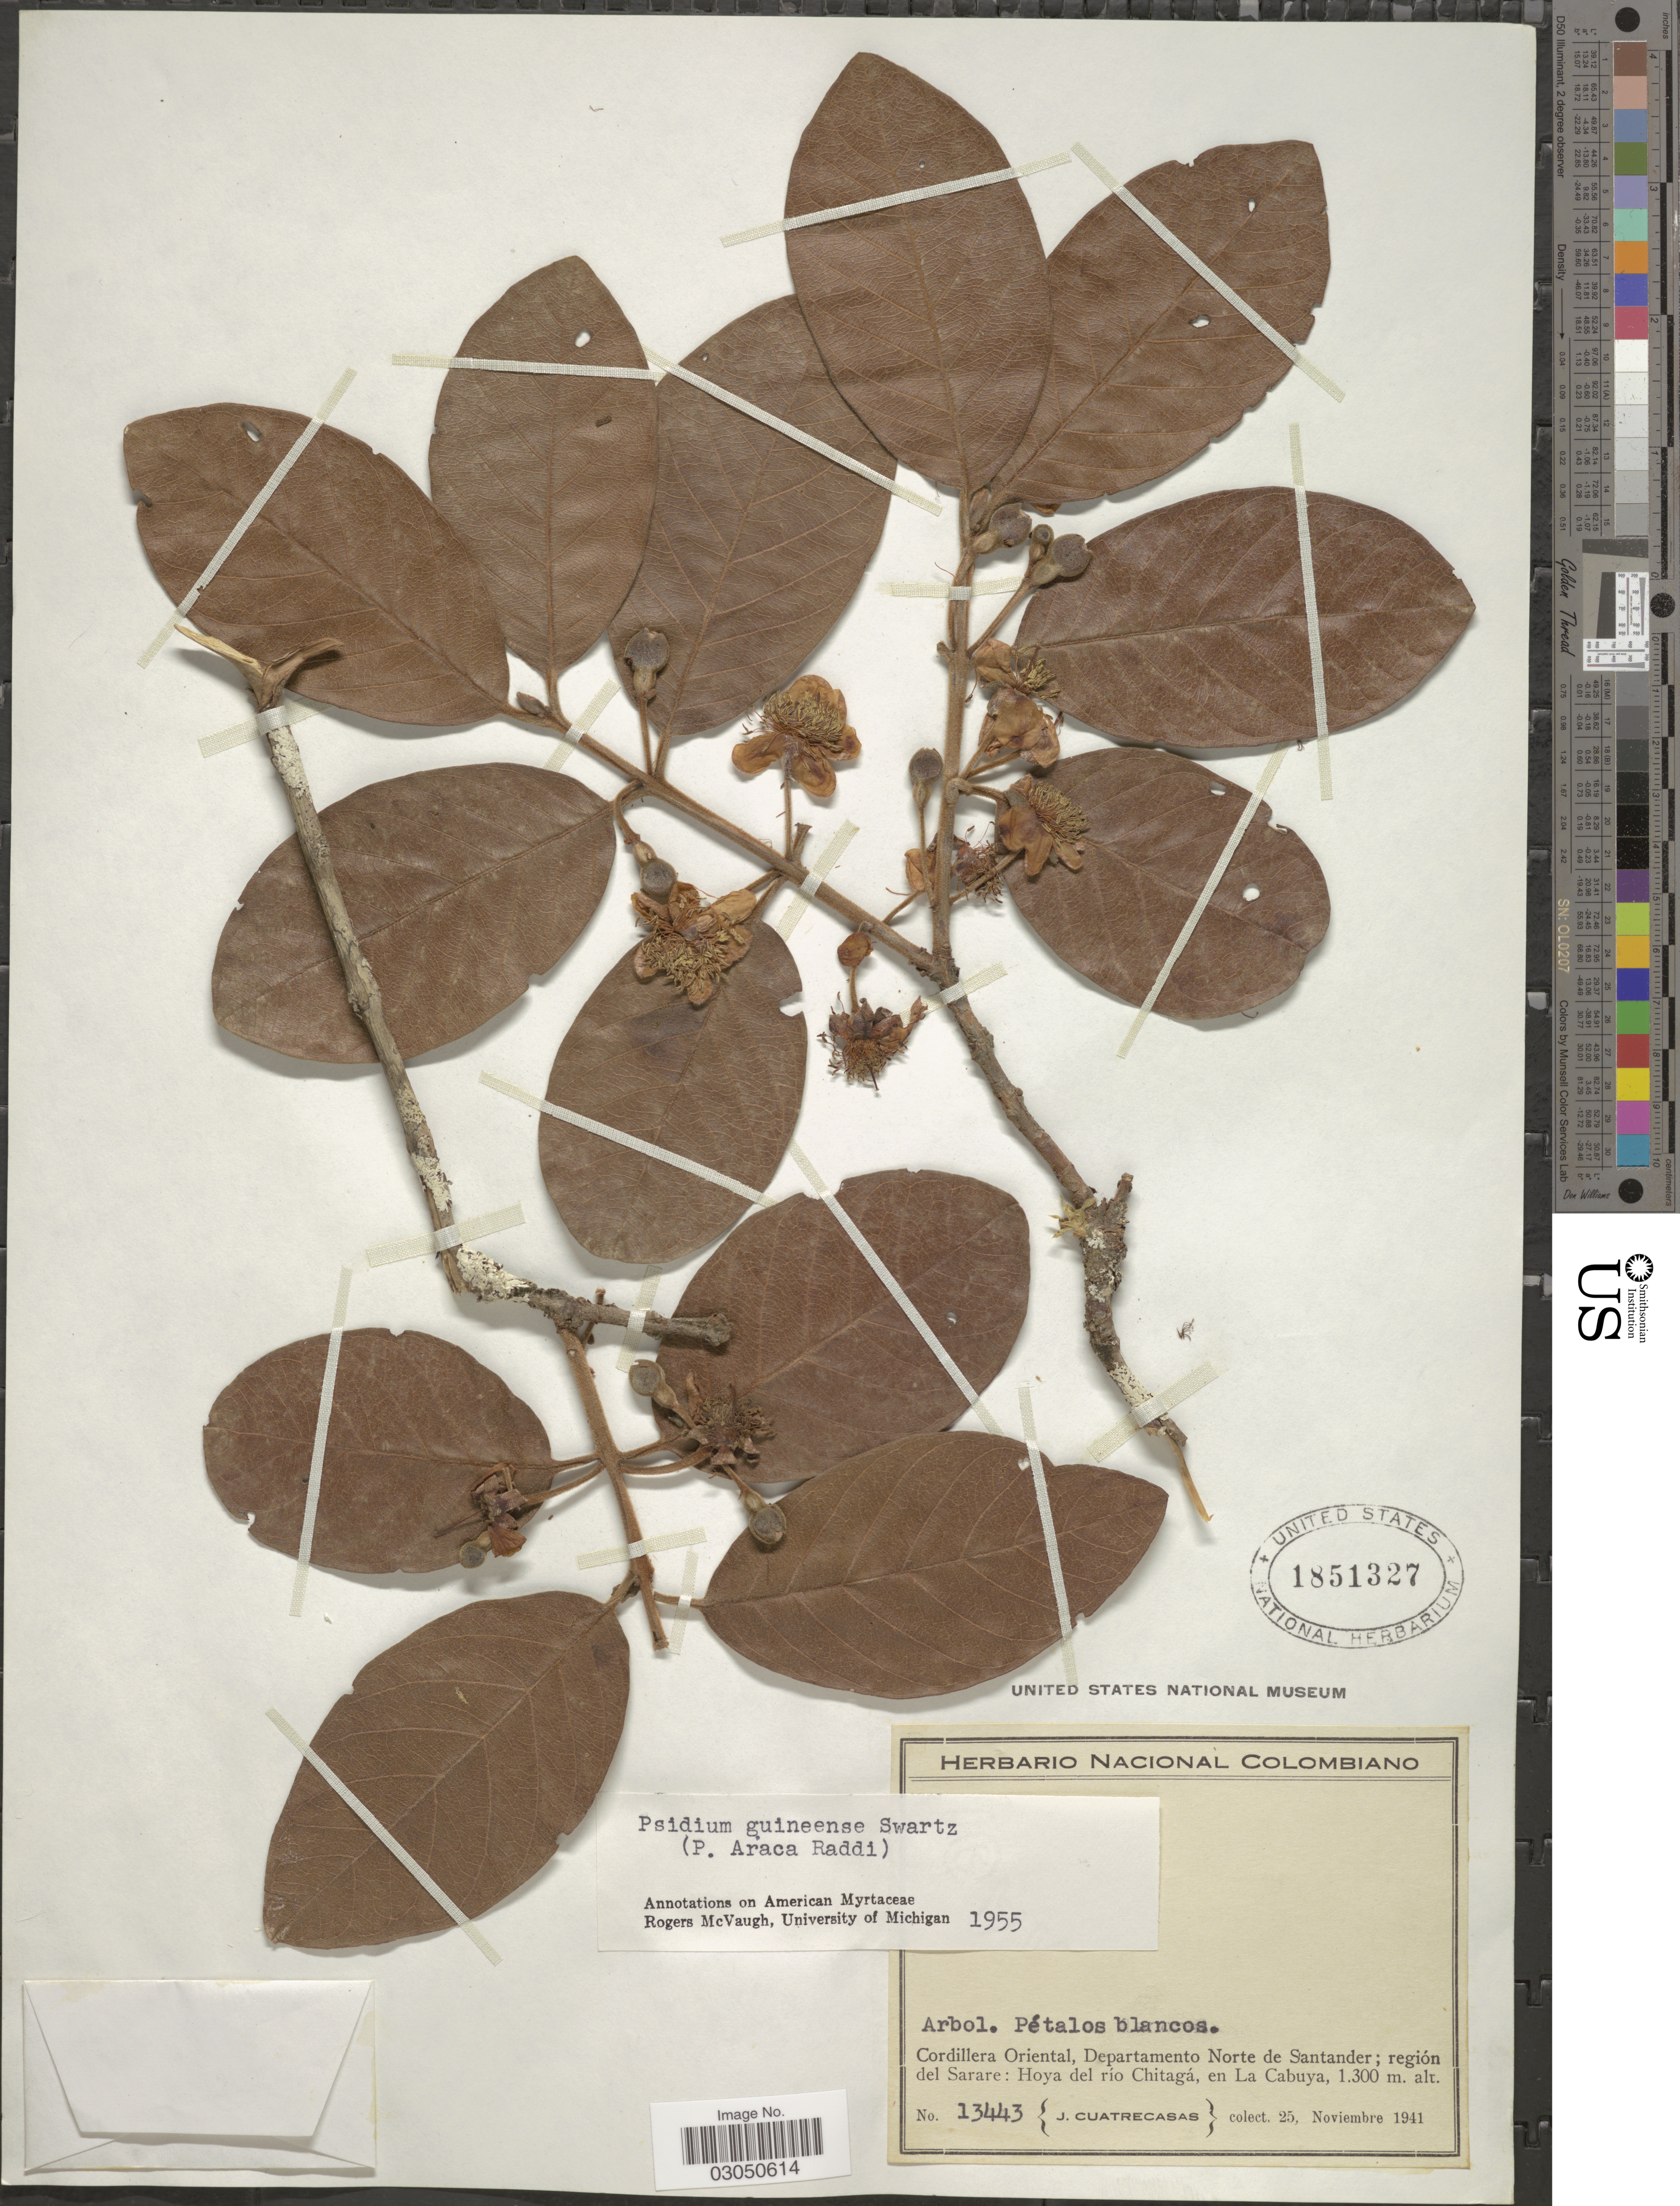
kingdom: Plantae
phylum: Tracheophyta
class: Magnoliopsida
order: Myrtales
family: Myrtaceae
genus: Psidium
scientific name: Psidium guineense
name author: Sw.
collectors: J. Cuatrecasas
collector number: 13443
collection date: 1941-11-25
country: Colombia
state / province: Norte de Santander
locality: Cordillera Oriental, Departamento Norte de Santander; región del Sarare: Hoya del río Chitagá, en La Cabuya.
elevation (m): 1300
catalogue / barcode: US 1851327